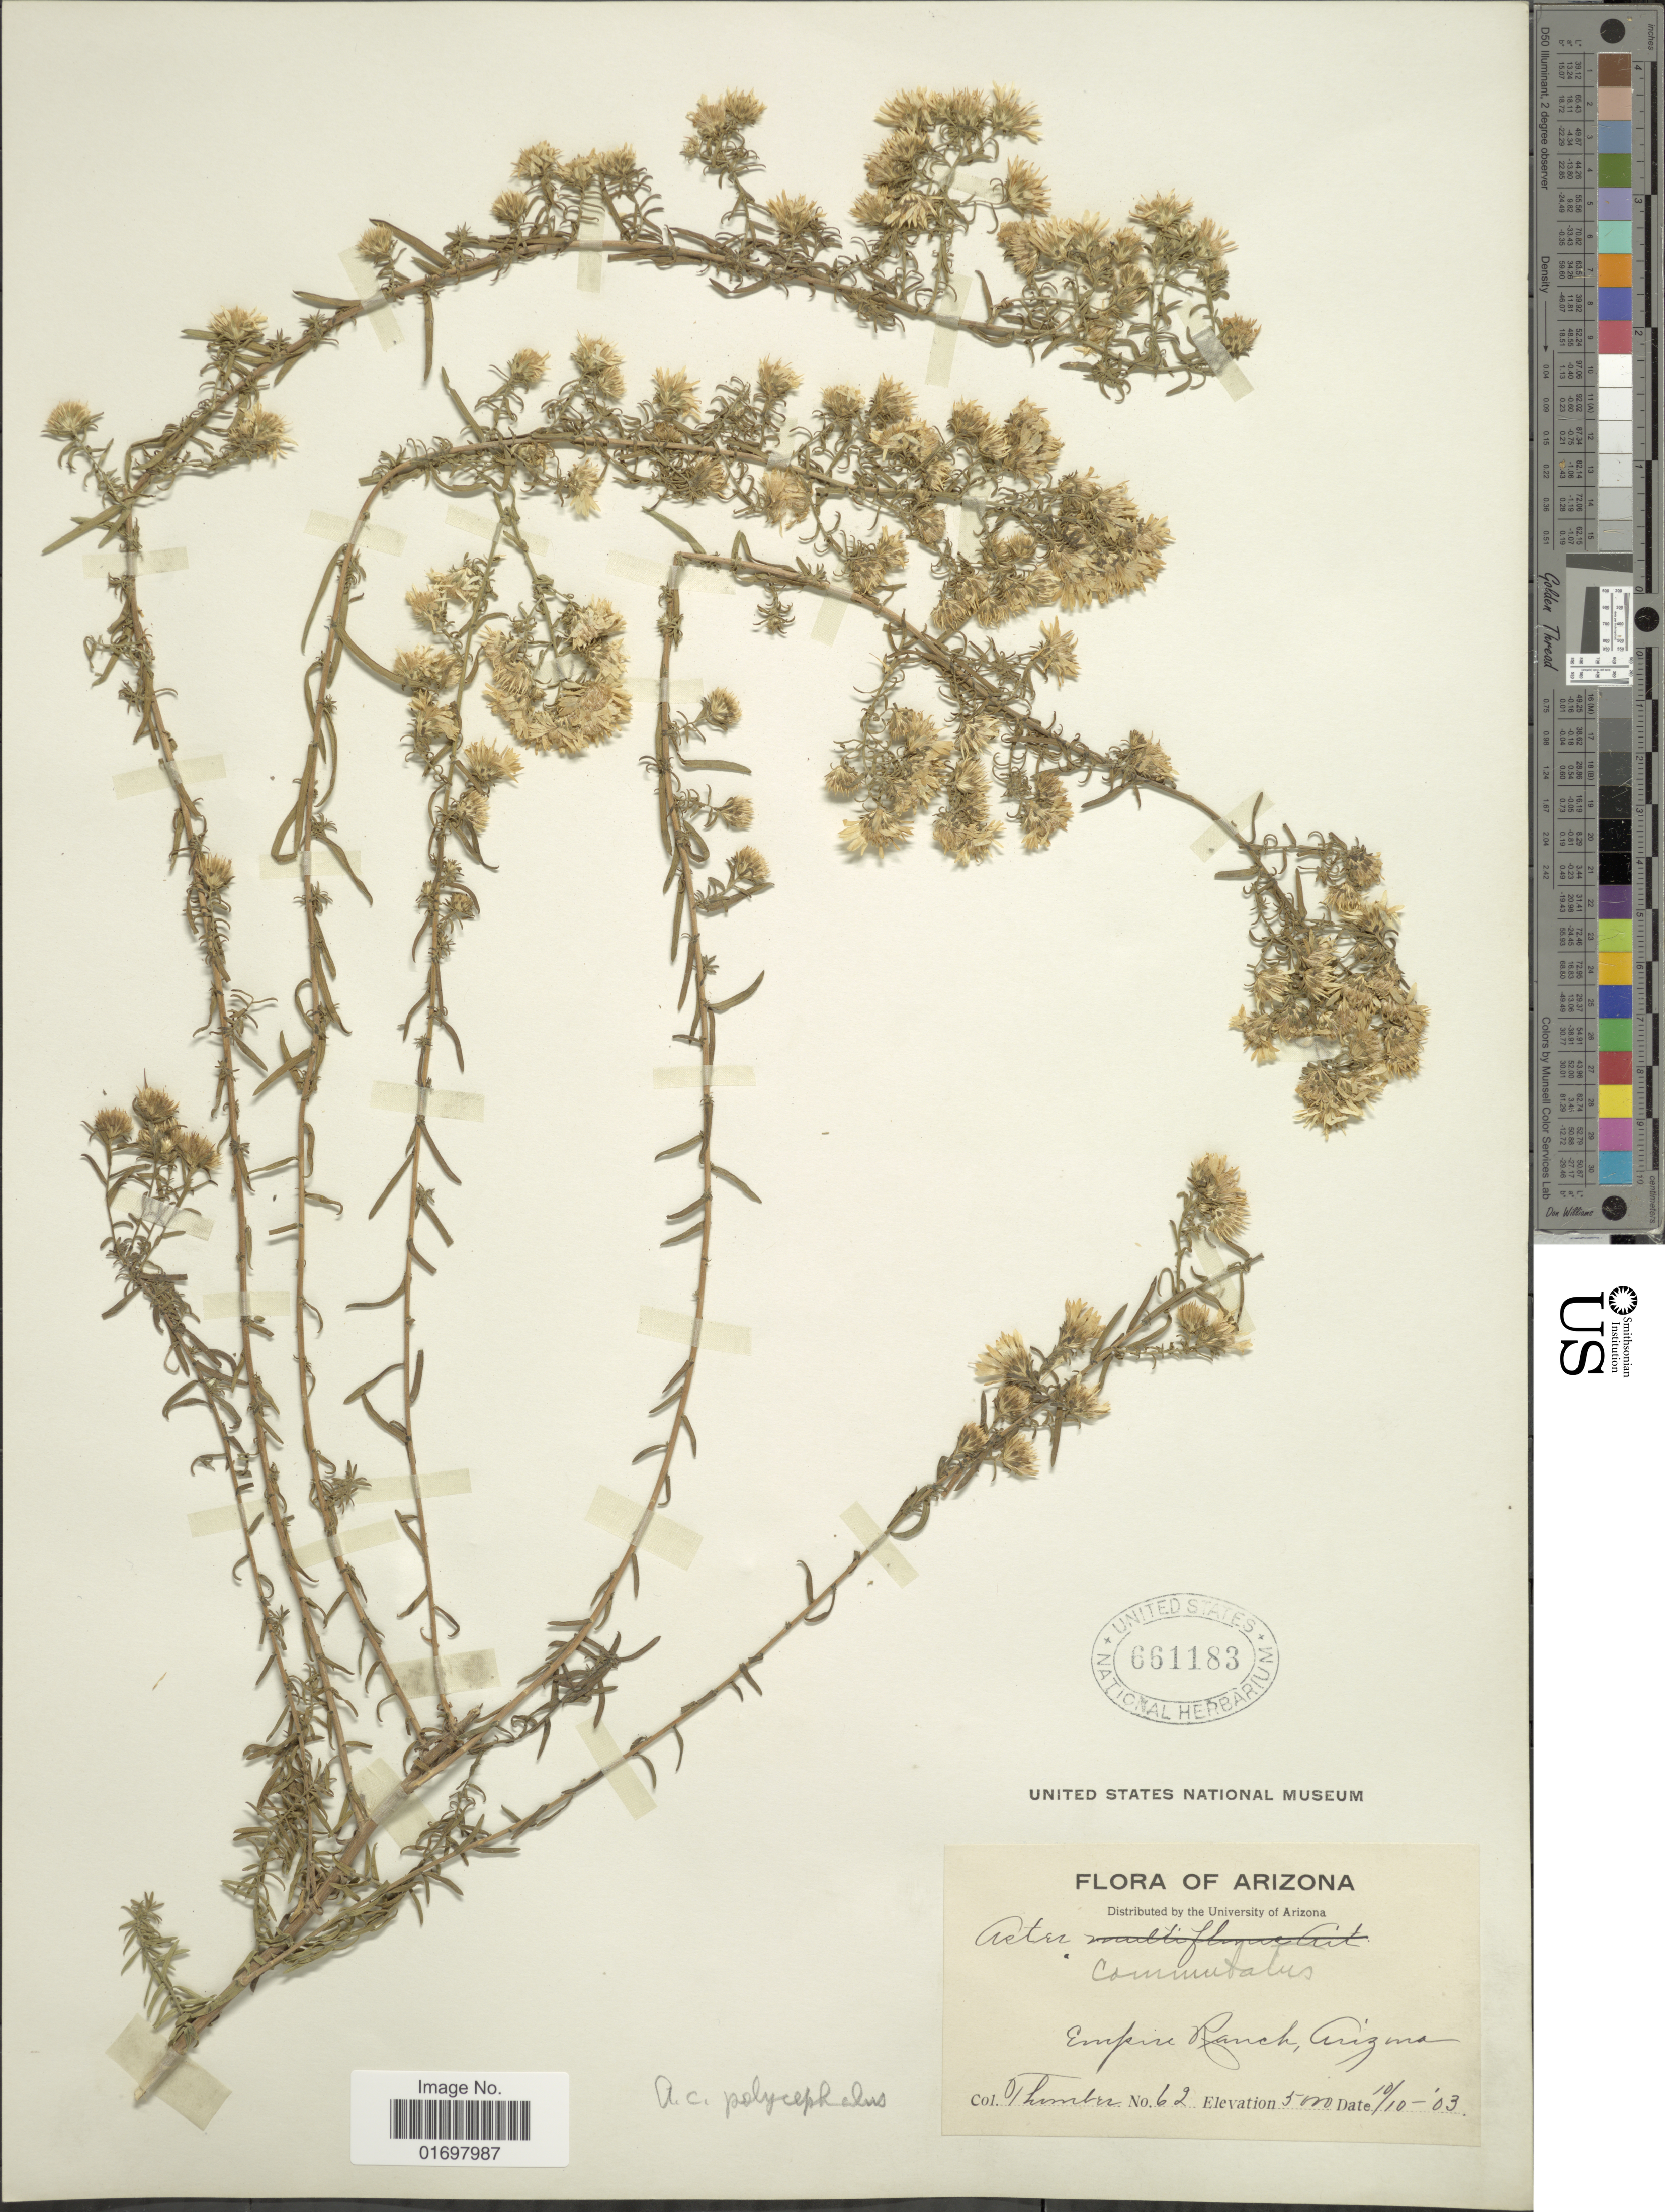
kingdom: Plantae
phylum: Tracheophyta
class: Magnoliopsida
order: Asterales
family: Asteraceae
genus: Symphyotrichum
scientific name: Symphyotrichum falcatum var. commutatum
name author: (Torr. & A. Gray) G.L. Nesom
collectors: J. Thornber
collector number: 62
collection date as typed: Transcribed d/m/y: 10/10/3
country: United States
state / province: Arizona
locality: Empire Rach, Arizona.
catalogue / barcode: US 661183